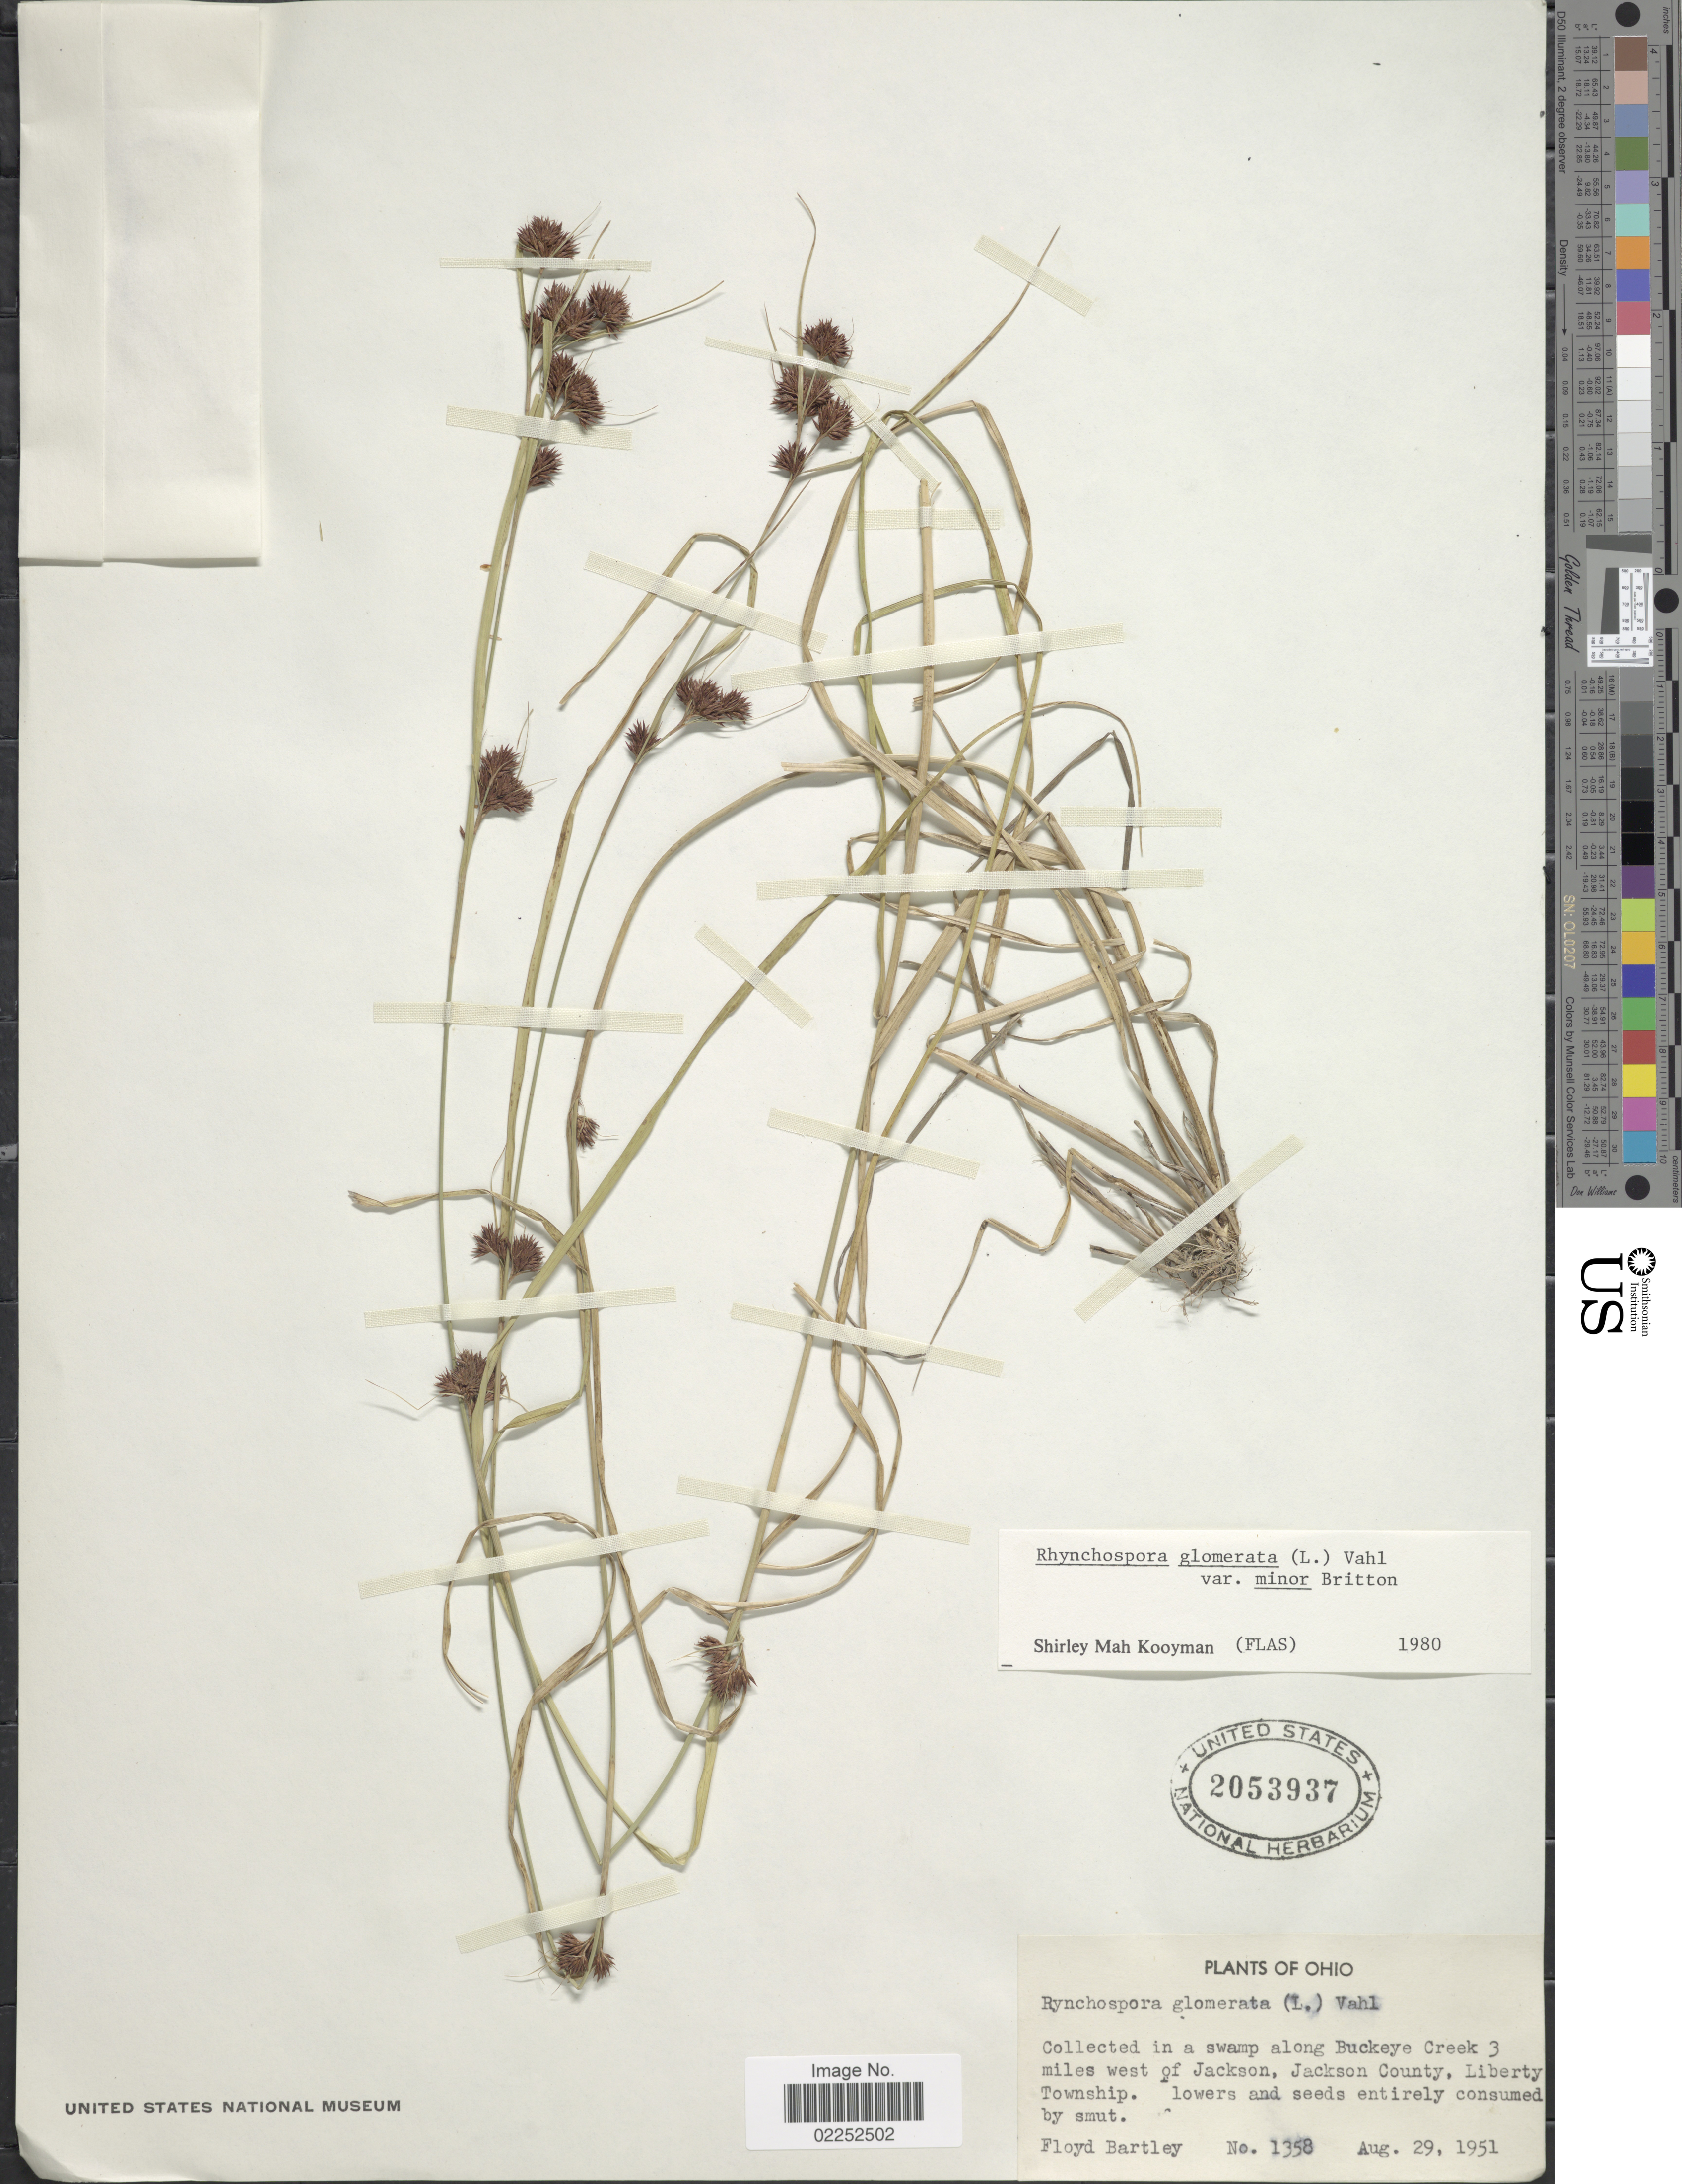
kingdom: Plantae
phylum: Tracheophyta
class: Liliopsida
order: Poales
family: Cyperaceae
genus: Rhynchospora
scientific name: Rhynchospora capitellata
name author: (Michx.) Vahl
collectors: F. Bartley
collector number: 1358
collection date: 1951-08-29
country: United States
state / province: Ohio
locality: Collected in a swamp along Buckeye Creek 3 miles west of Jackson, Jackson County, Liberty Township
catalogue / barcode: US 2053937